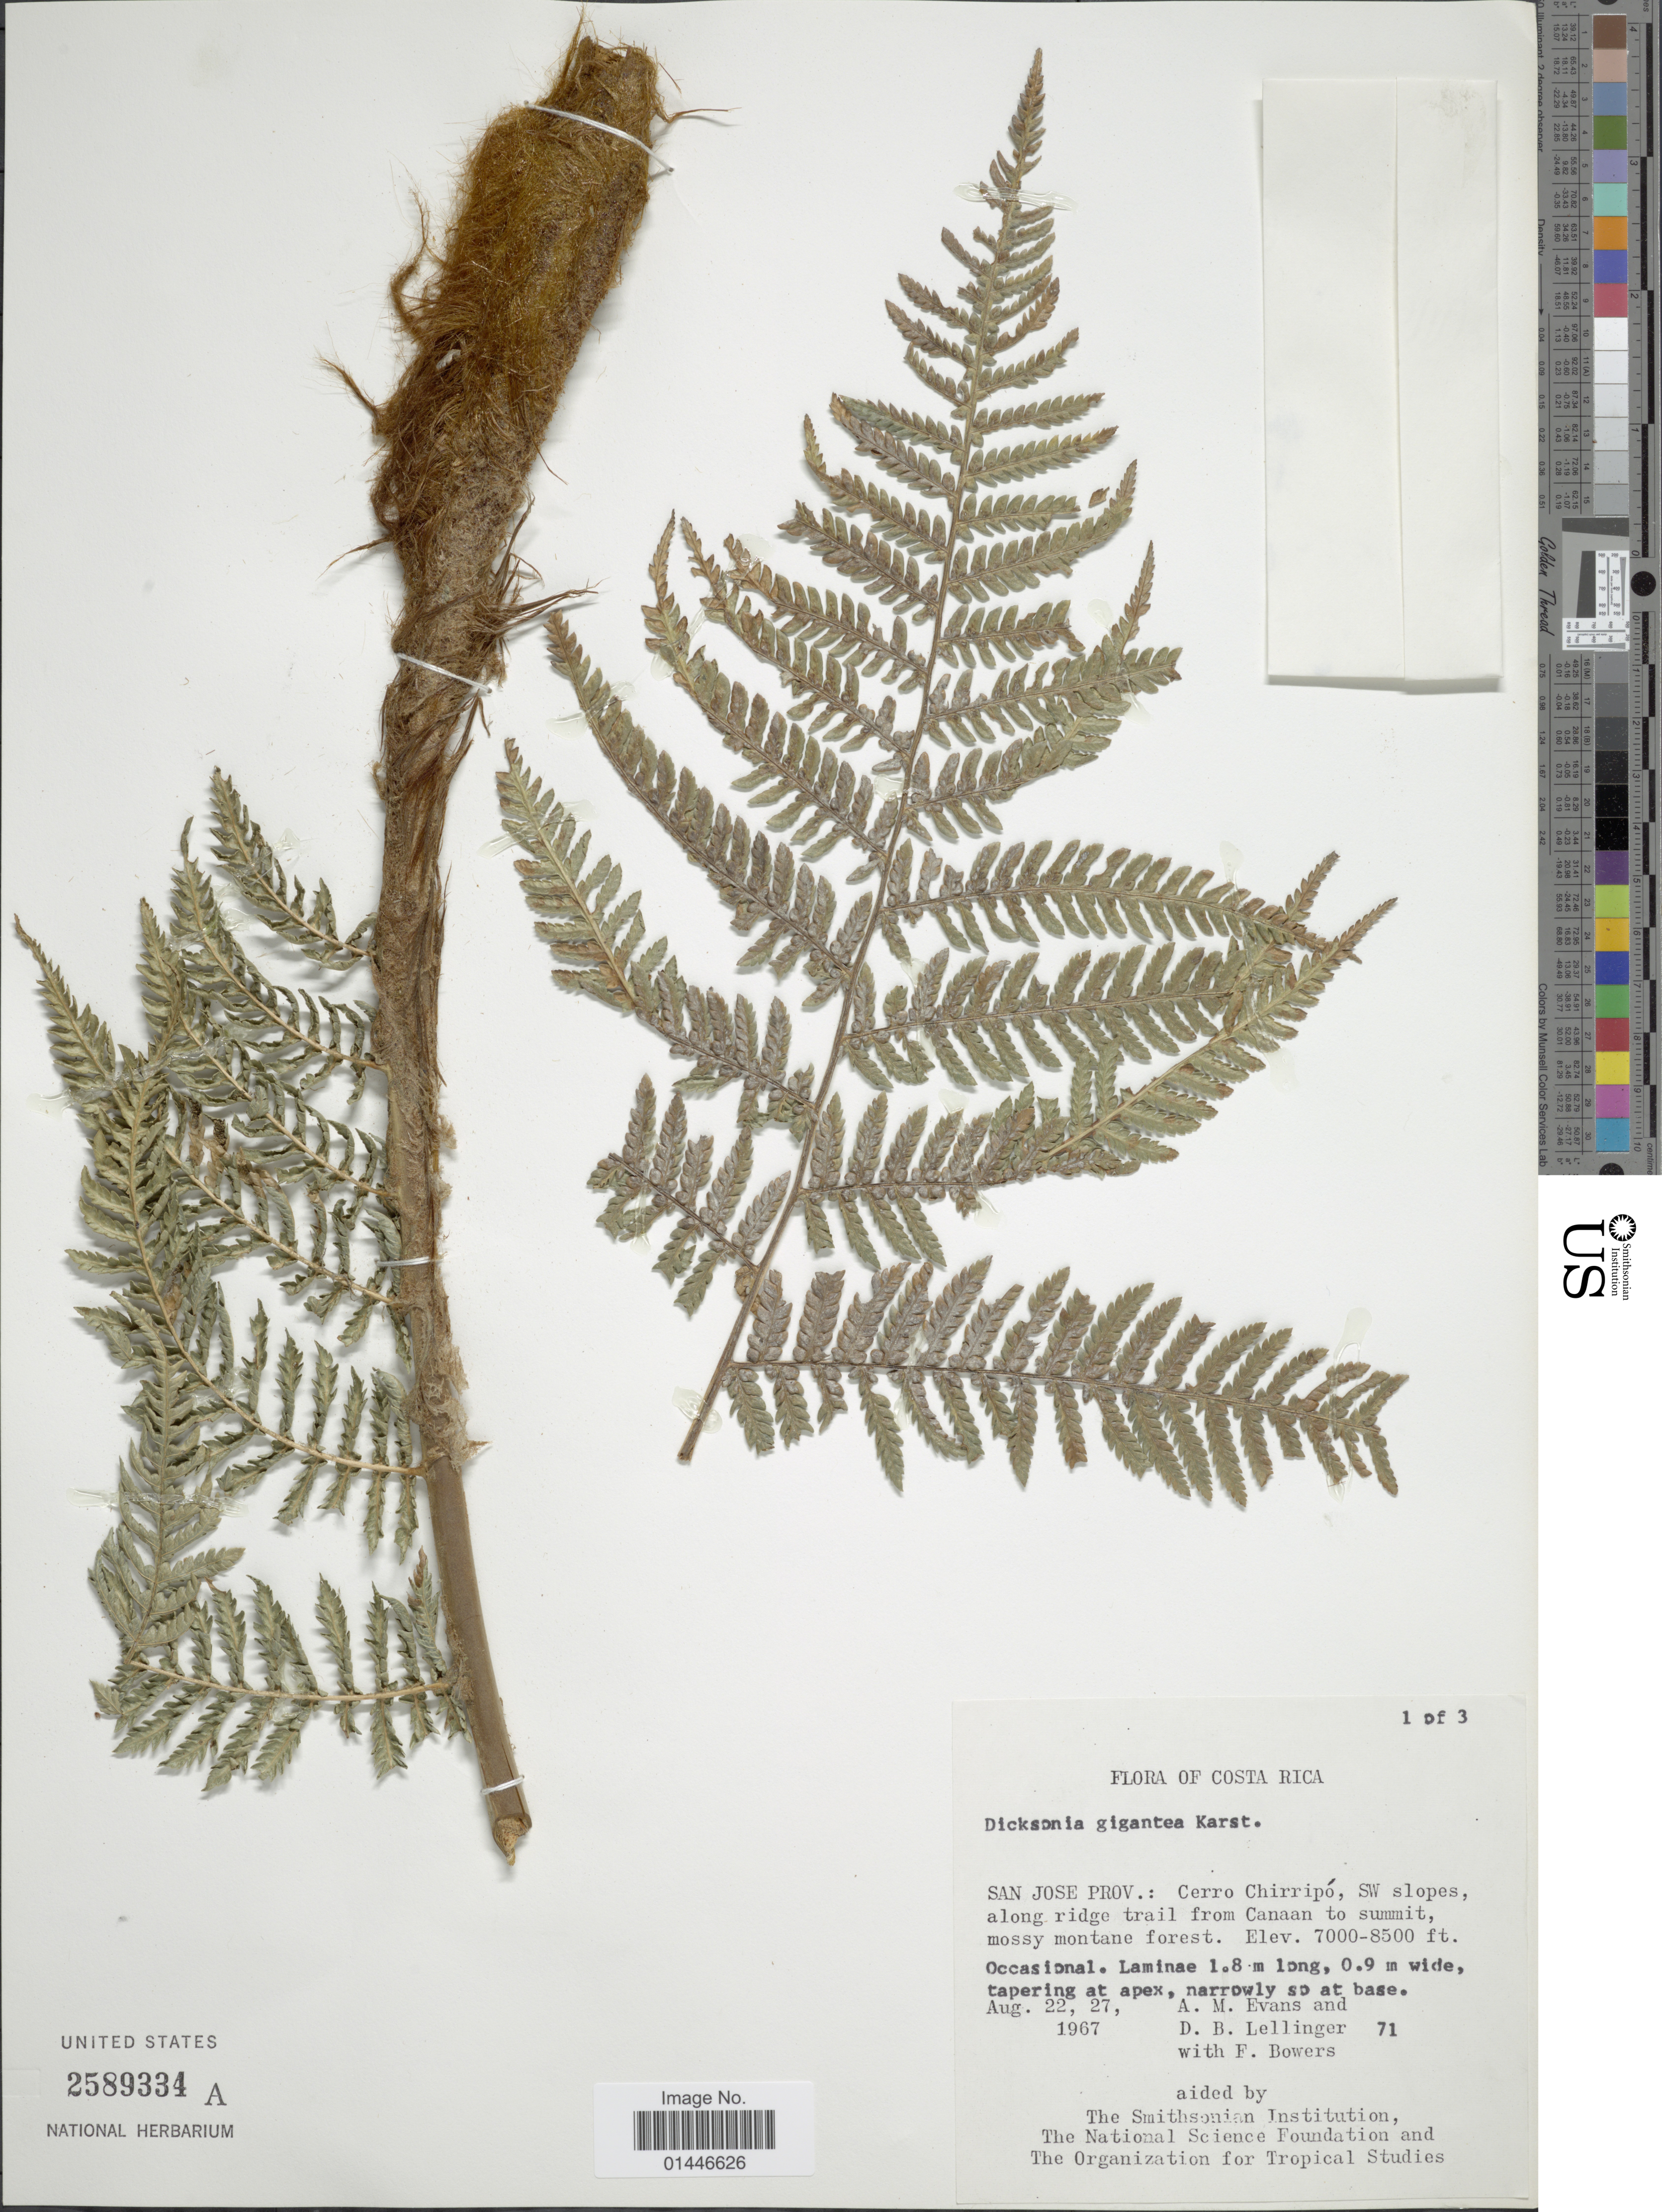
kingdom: Plantae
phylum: Tracheophyta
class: Polypodiopsida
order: Cyatheales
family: Dicksoniaceae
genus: Dicksonia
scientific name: Dicksonia gigantea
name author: H. Karst.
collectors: A. M. Evans, D. B. Lellinger & F. Bowers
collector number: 71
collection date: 1967-08-22/1967-08-27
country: Costa Rica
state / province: San José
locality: Cerro Chirripo, SW slopes, along ridge trail from Canaan to summit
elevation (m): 2134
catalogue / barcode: US 2589334A